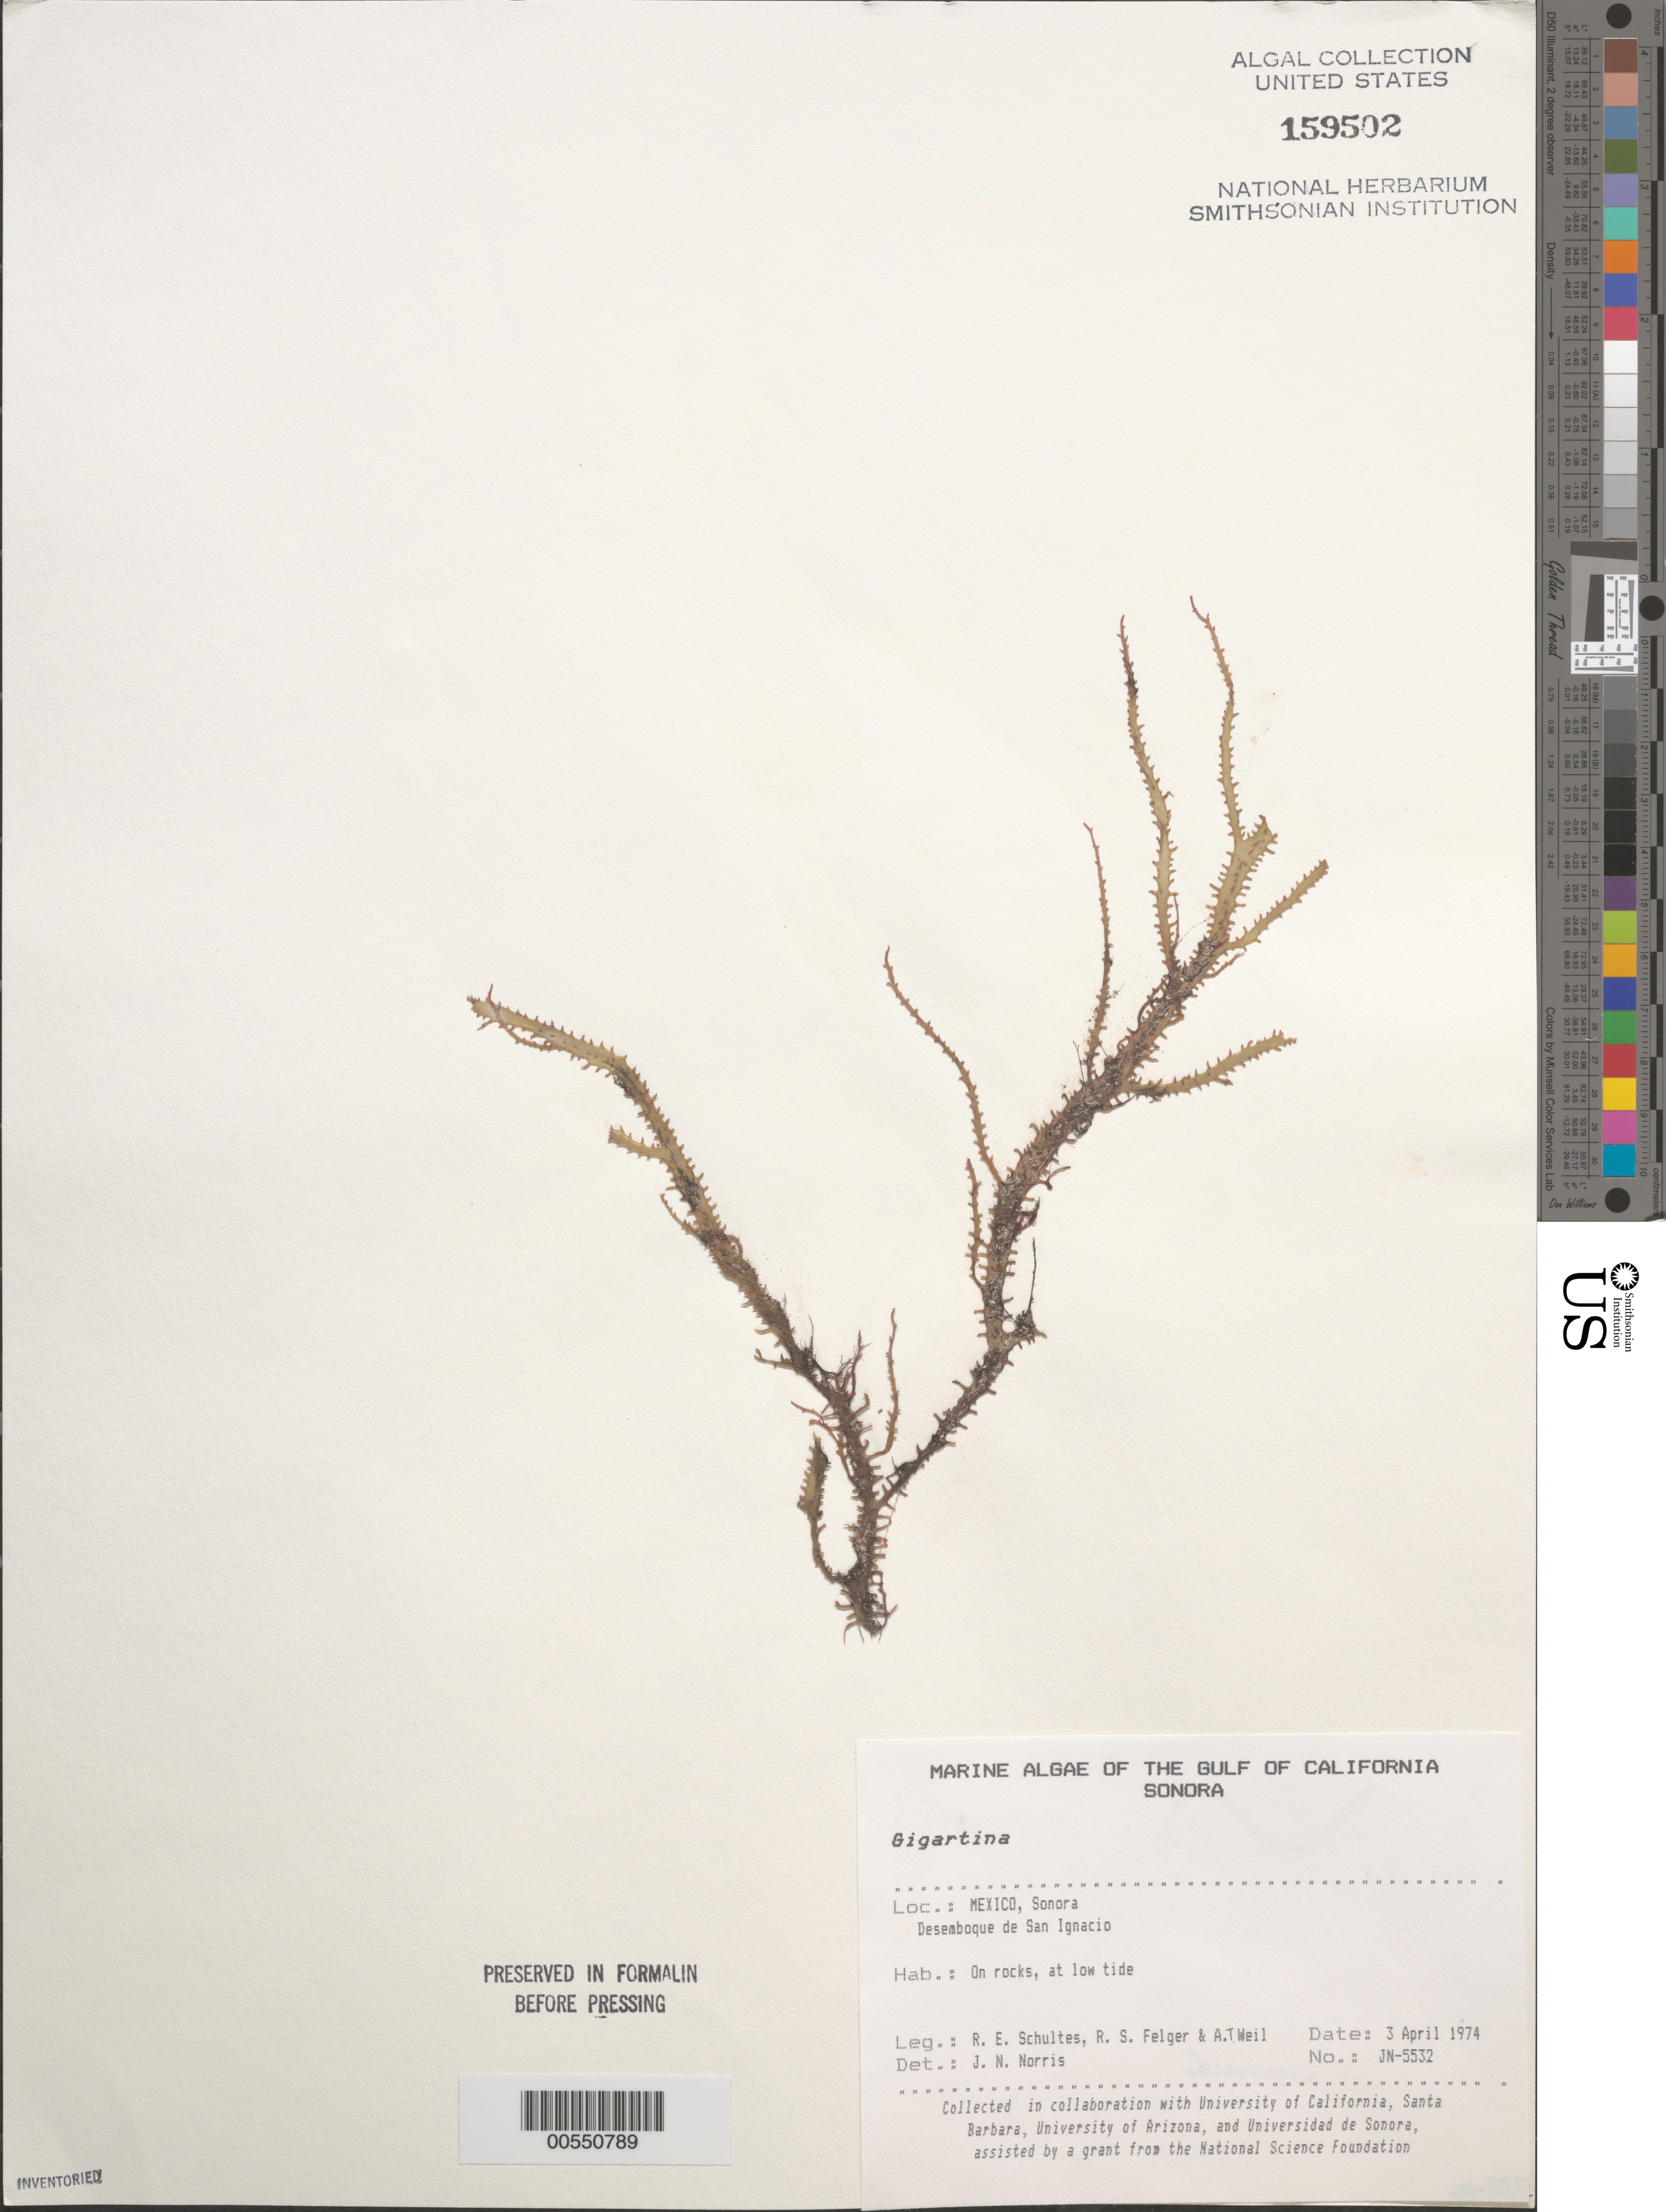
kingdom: Plantae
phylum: Rhodophyta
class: Florideophyceae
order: Gigartinales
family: Gigartinaceae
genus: Gigartina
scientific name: Gigartina sp.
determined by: Norris, James N.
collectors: R. E. Schultes, R. S. Felger & A. T. Weil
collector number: JN-5532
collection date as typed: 03 Apr 1974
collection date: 1974-04-03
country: Mexico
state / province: Sonora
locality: Desemboque de San Ignacio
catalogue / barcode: US 159502